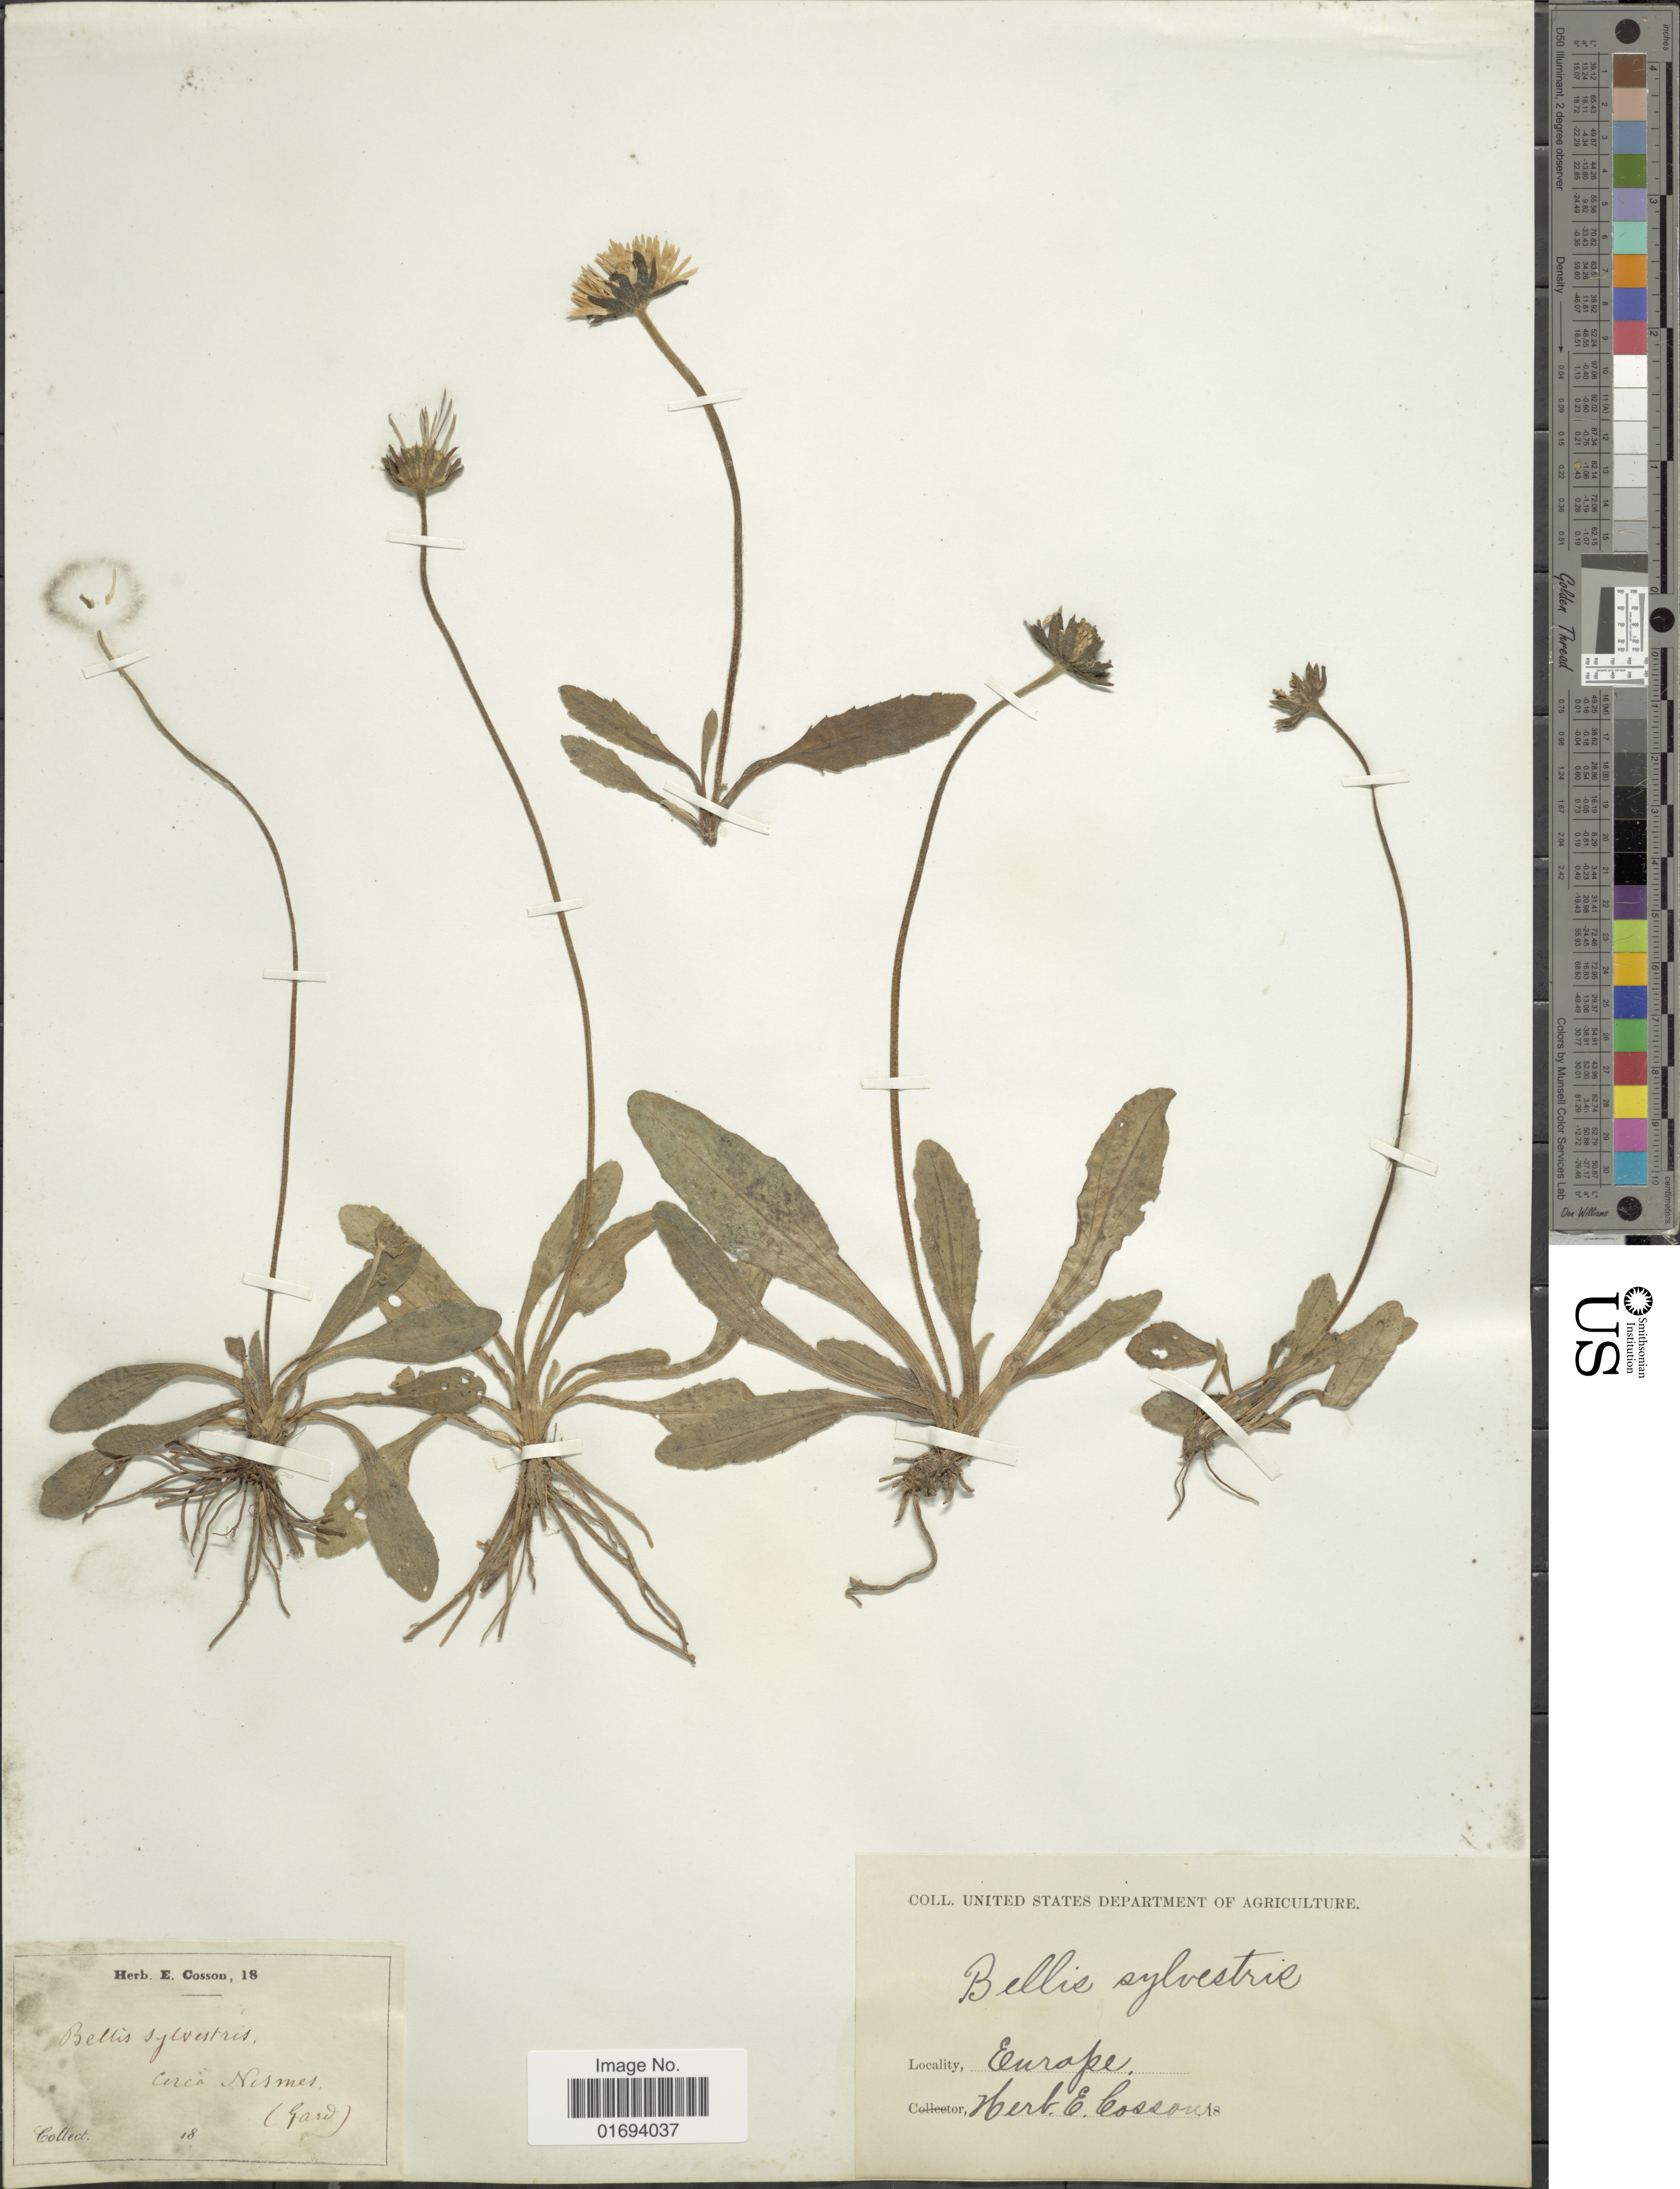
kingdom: Plantae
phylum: Tracheophyta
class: Magnoliopsida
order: Asterales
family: Asteraceae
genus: Bellis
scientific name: Bellis sylvestris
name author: Cirillo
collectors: ex herb. Cosson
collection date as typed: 18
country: France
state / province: Occitanie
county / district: Gard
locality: Cerca Nesmes (Gard) Europe [interpreted]